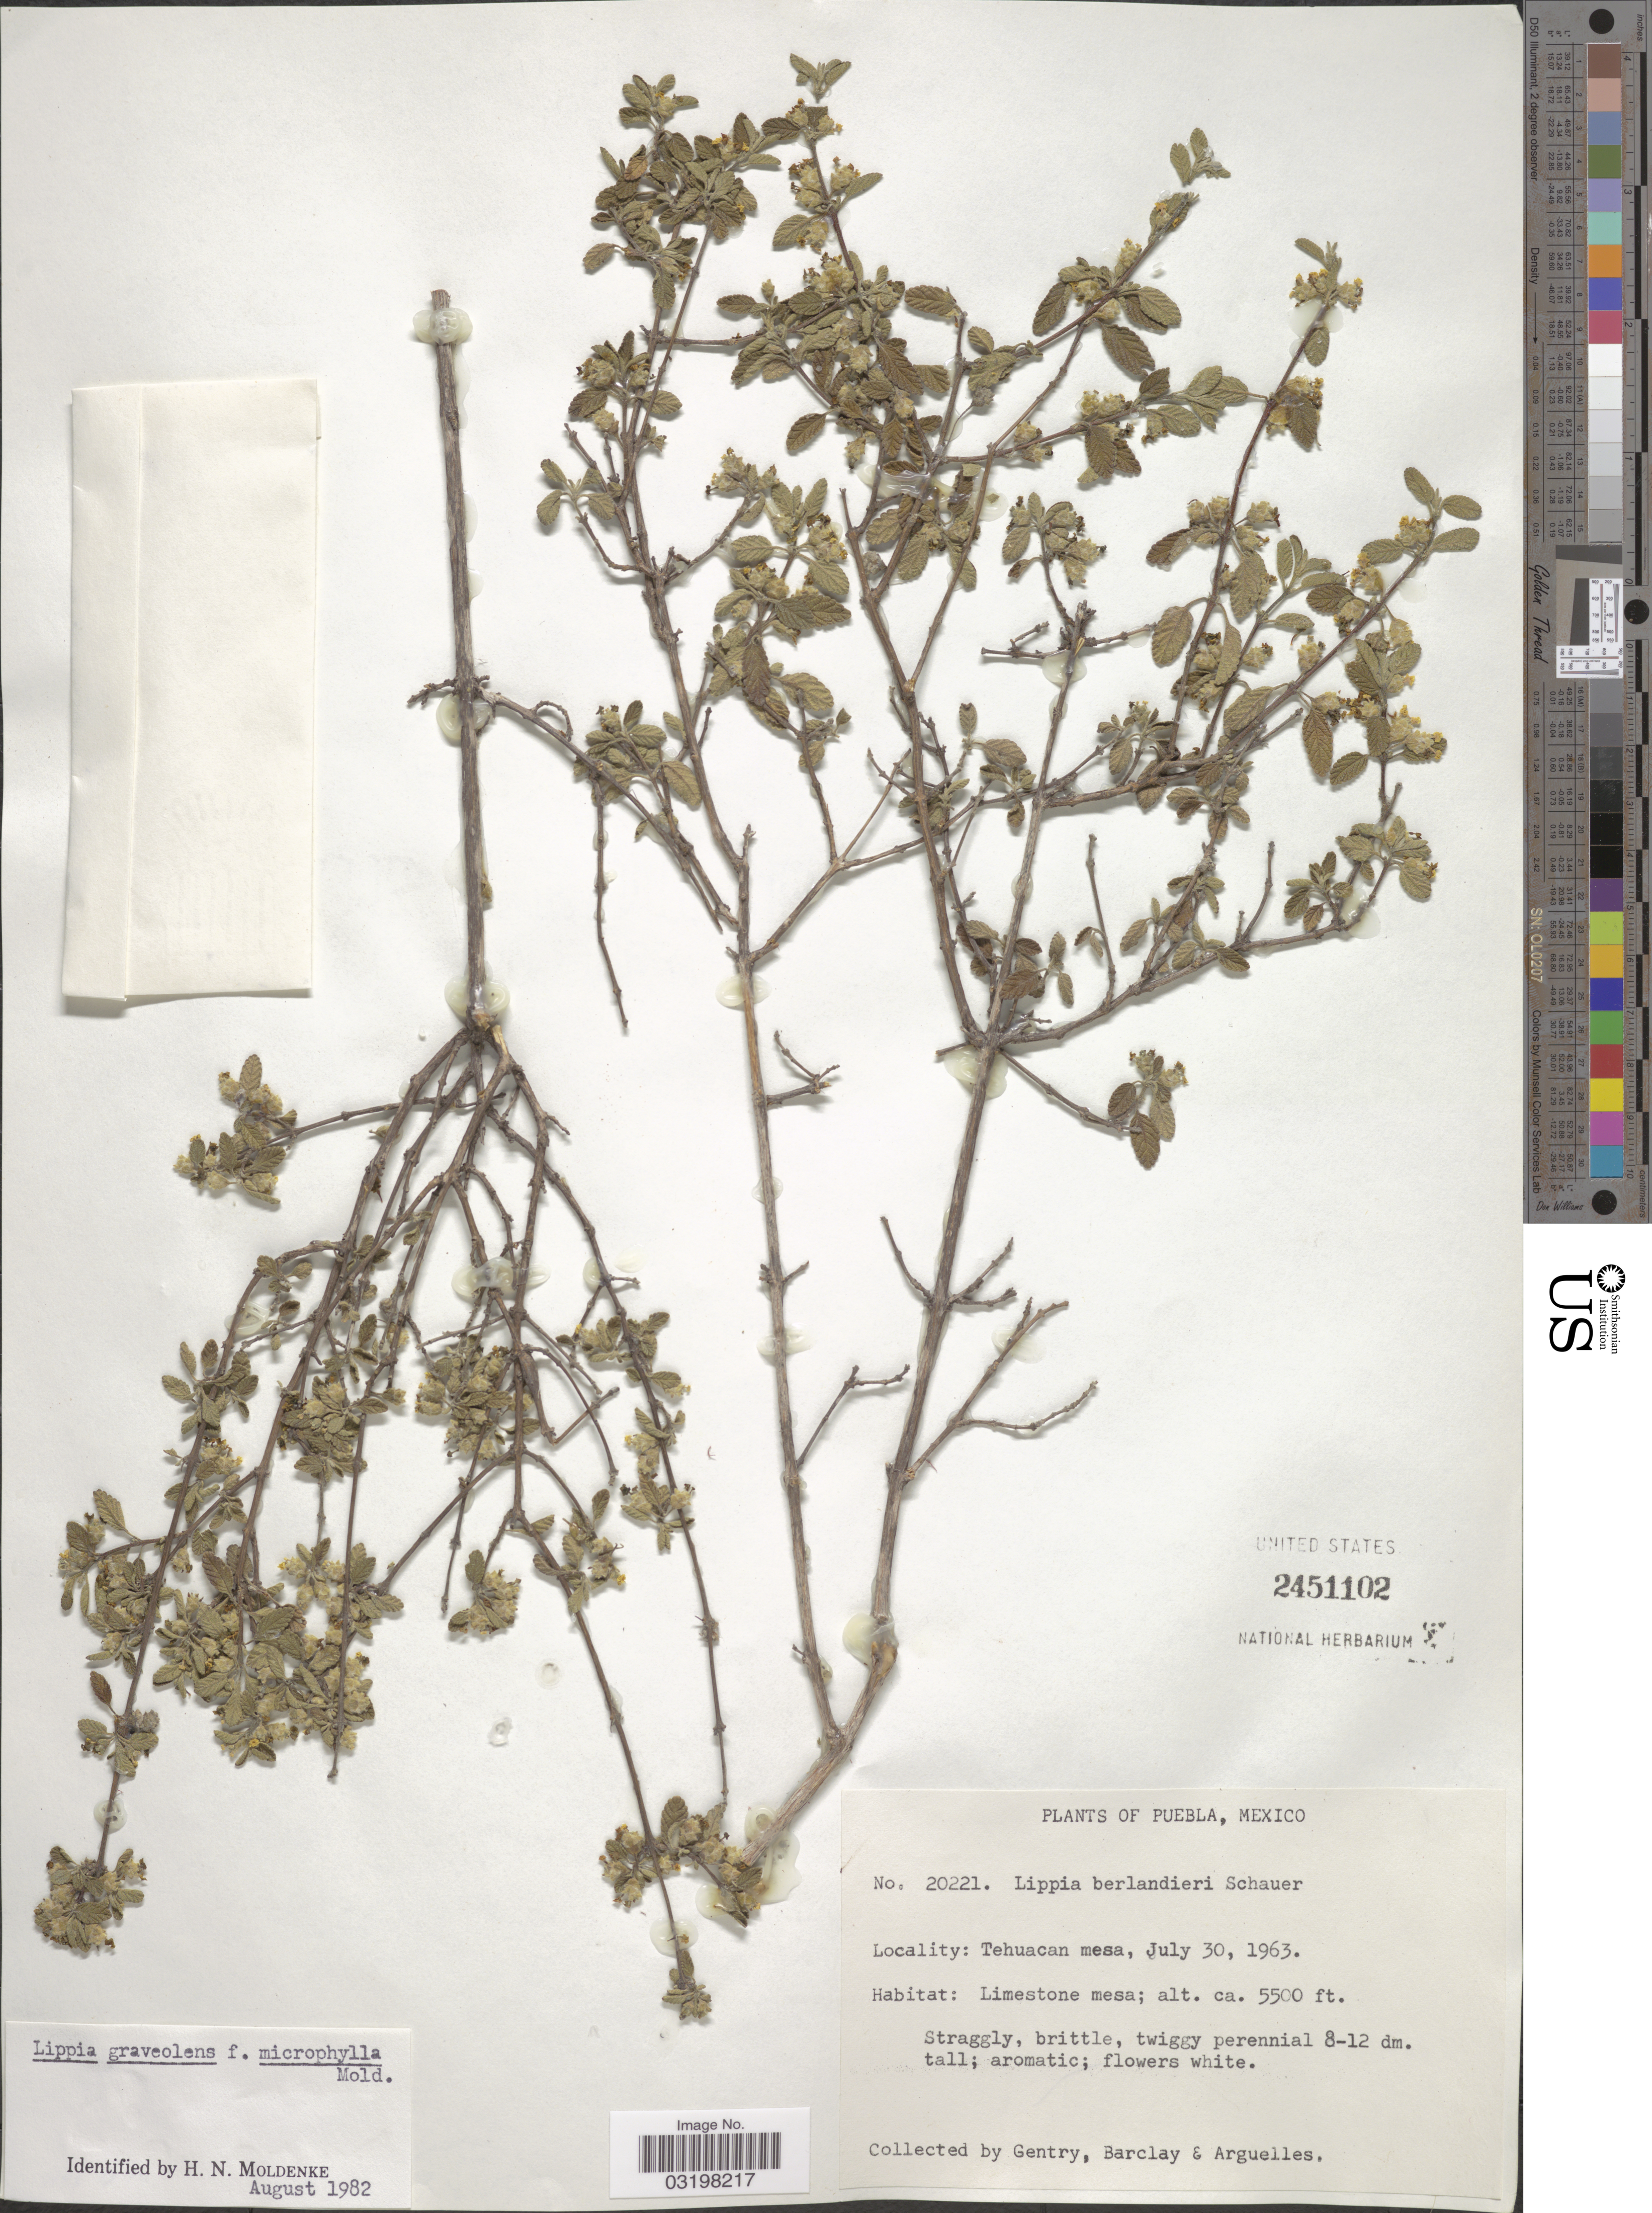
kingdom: Plantae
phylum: Tracheophyta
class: Magnoliopsida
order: Lamiales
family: Verbenaceae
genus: Lippia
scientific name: Lippia graveolens f. microphylla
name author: Kunth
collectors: Gentry, --, -- Barclay & Arguelles, --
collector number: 20221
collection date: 1963-07-30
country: Mexico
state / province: Puebla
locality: Tehuacan mesa.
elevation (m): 1676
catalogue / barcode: US 2451102